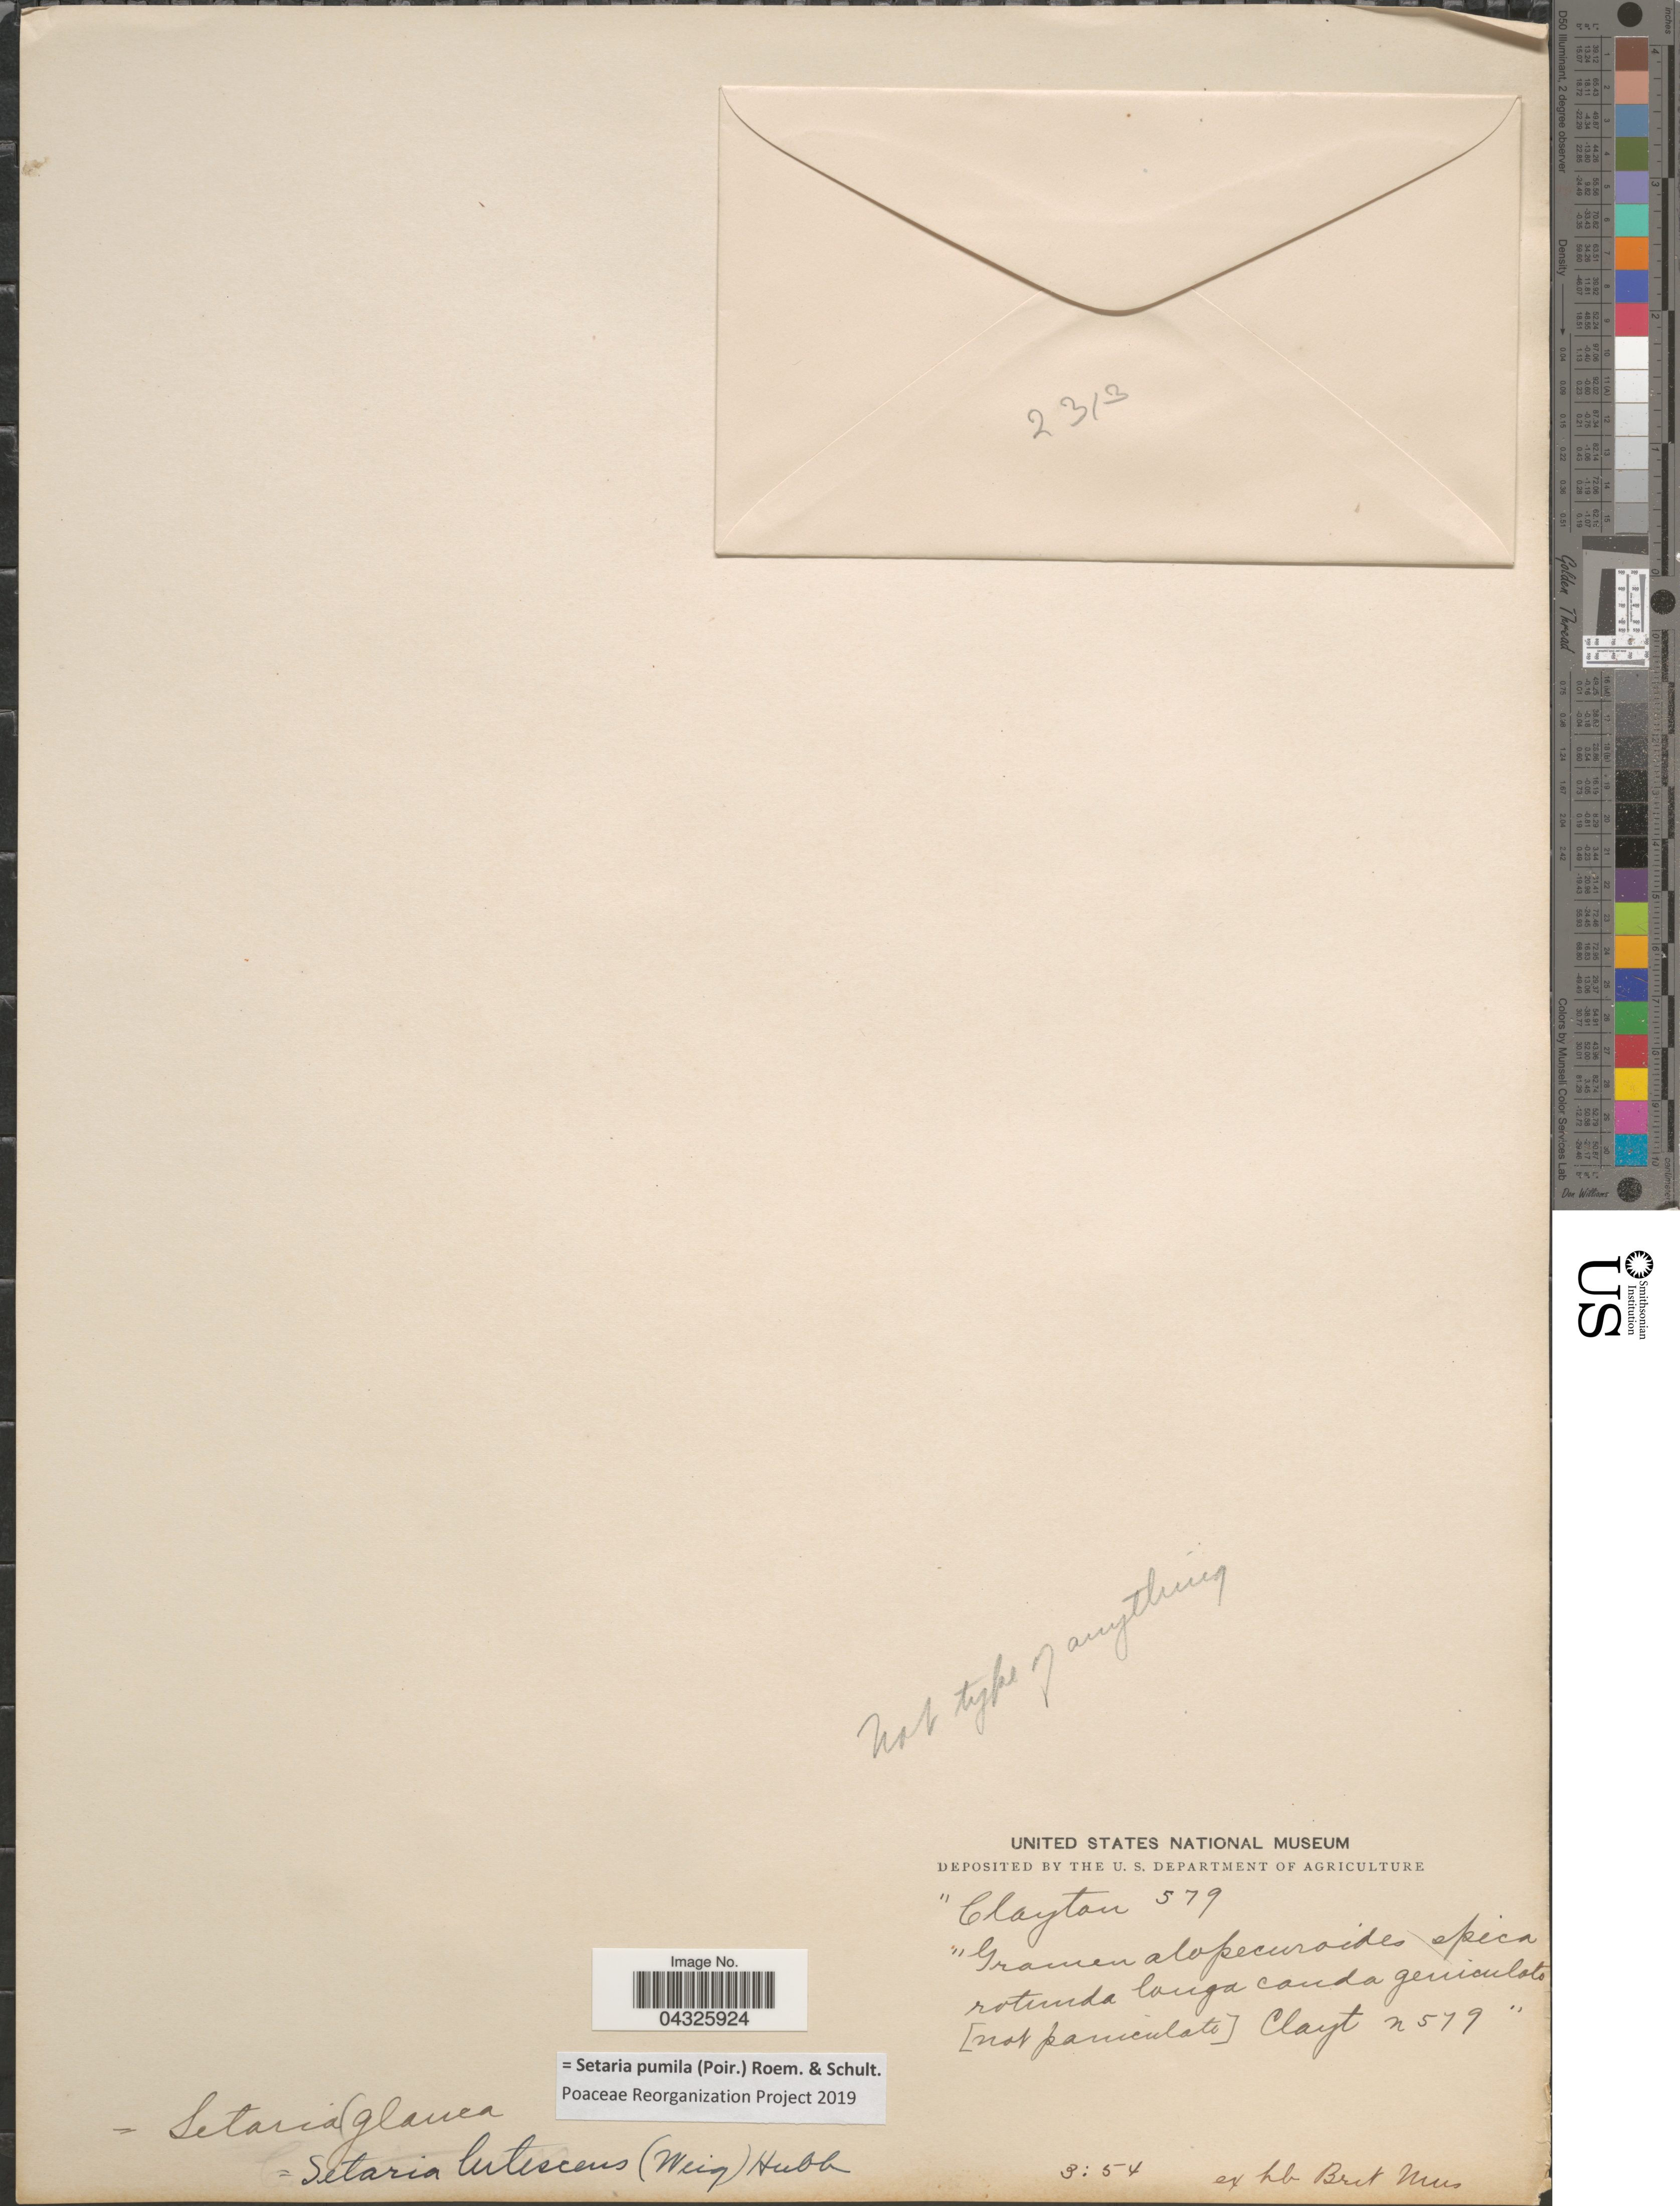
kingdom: Plantae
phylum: Tracheophyta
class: Liliopsida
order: Poales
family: Poaceae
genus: Setaria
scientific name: Setaria pumila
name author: (Poir.) Roem. & Schult.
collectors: Clayton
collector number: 579